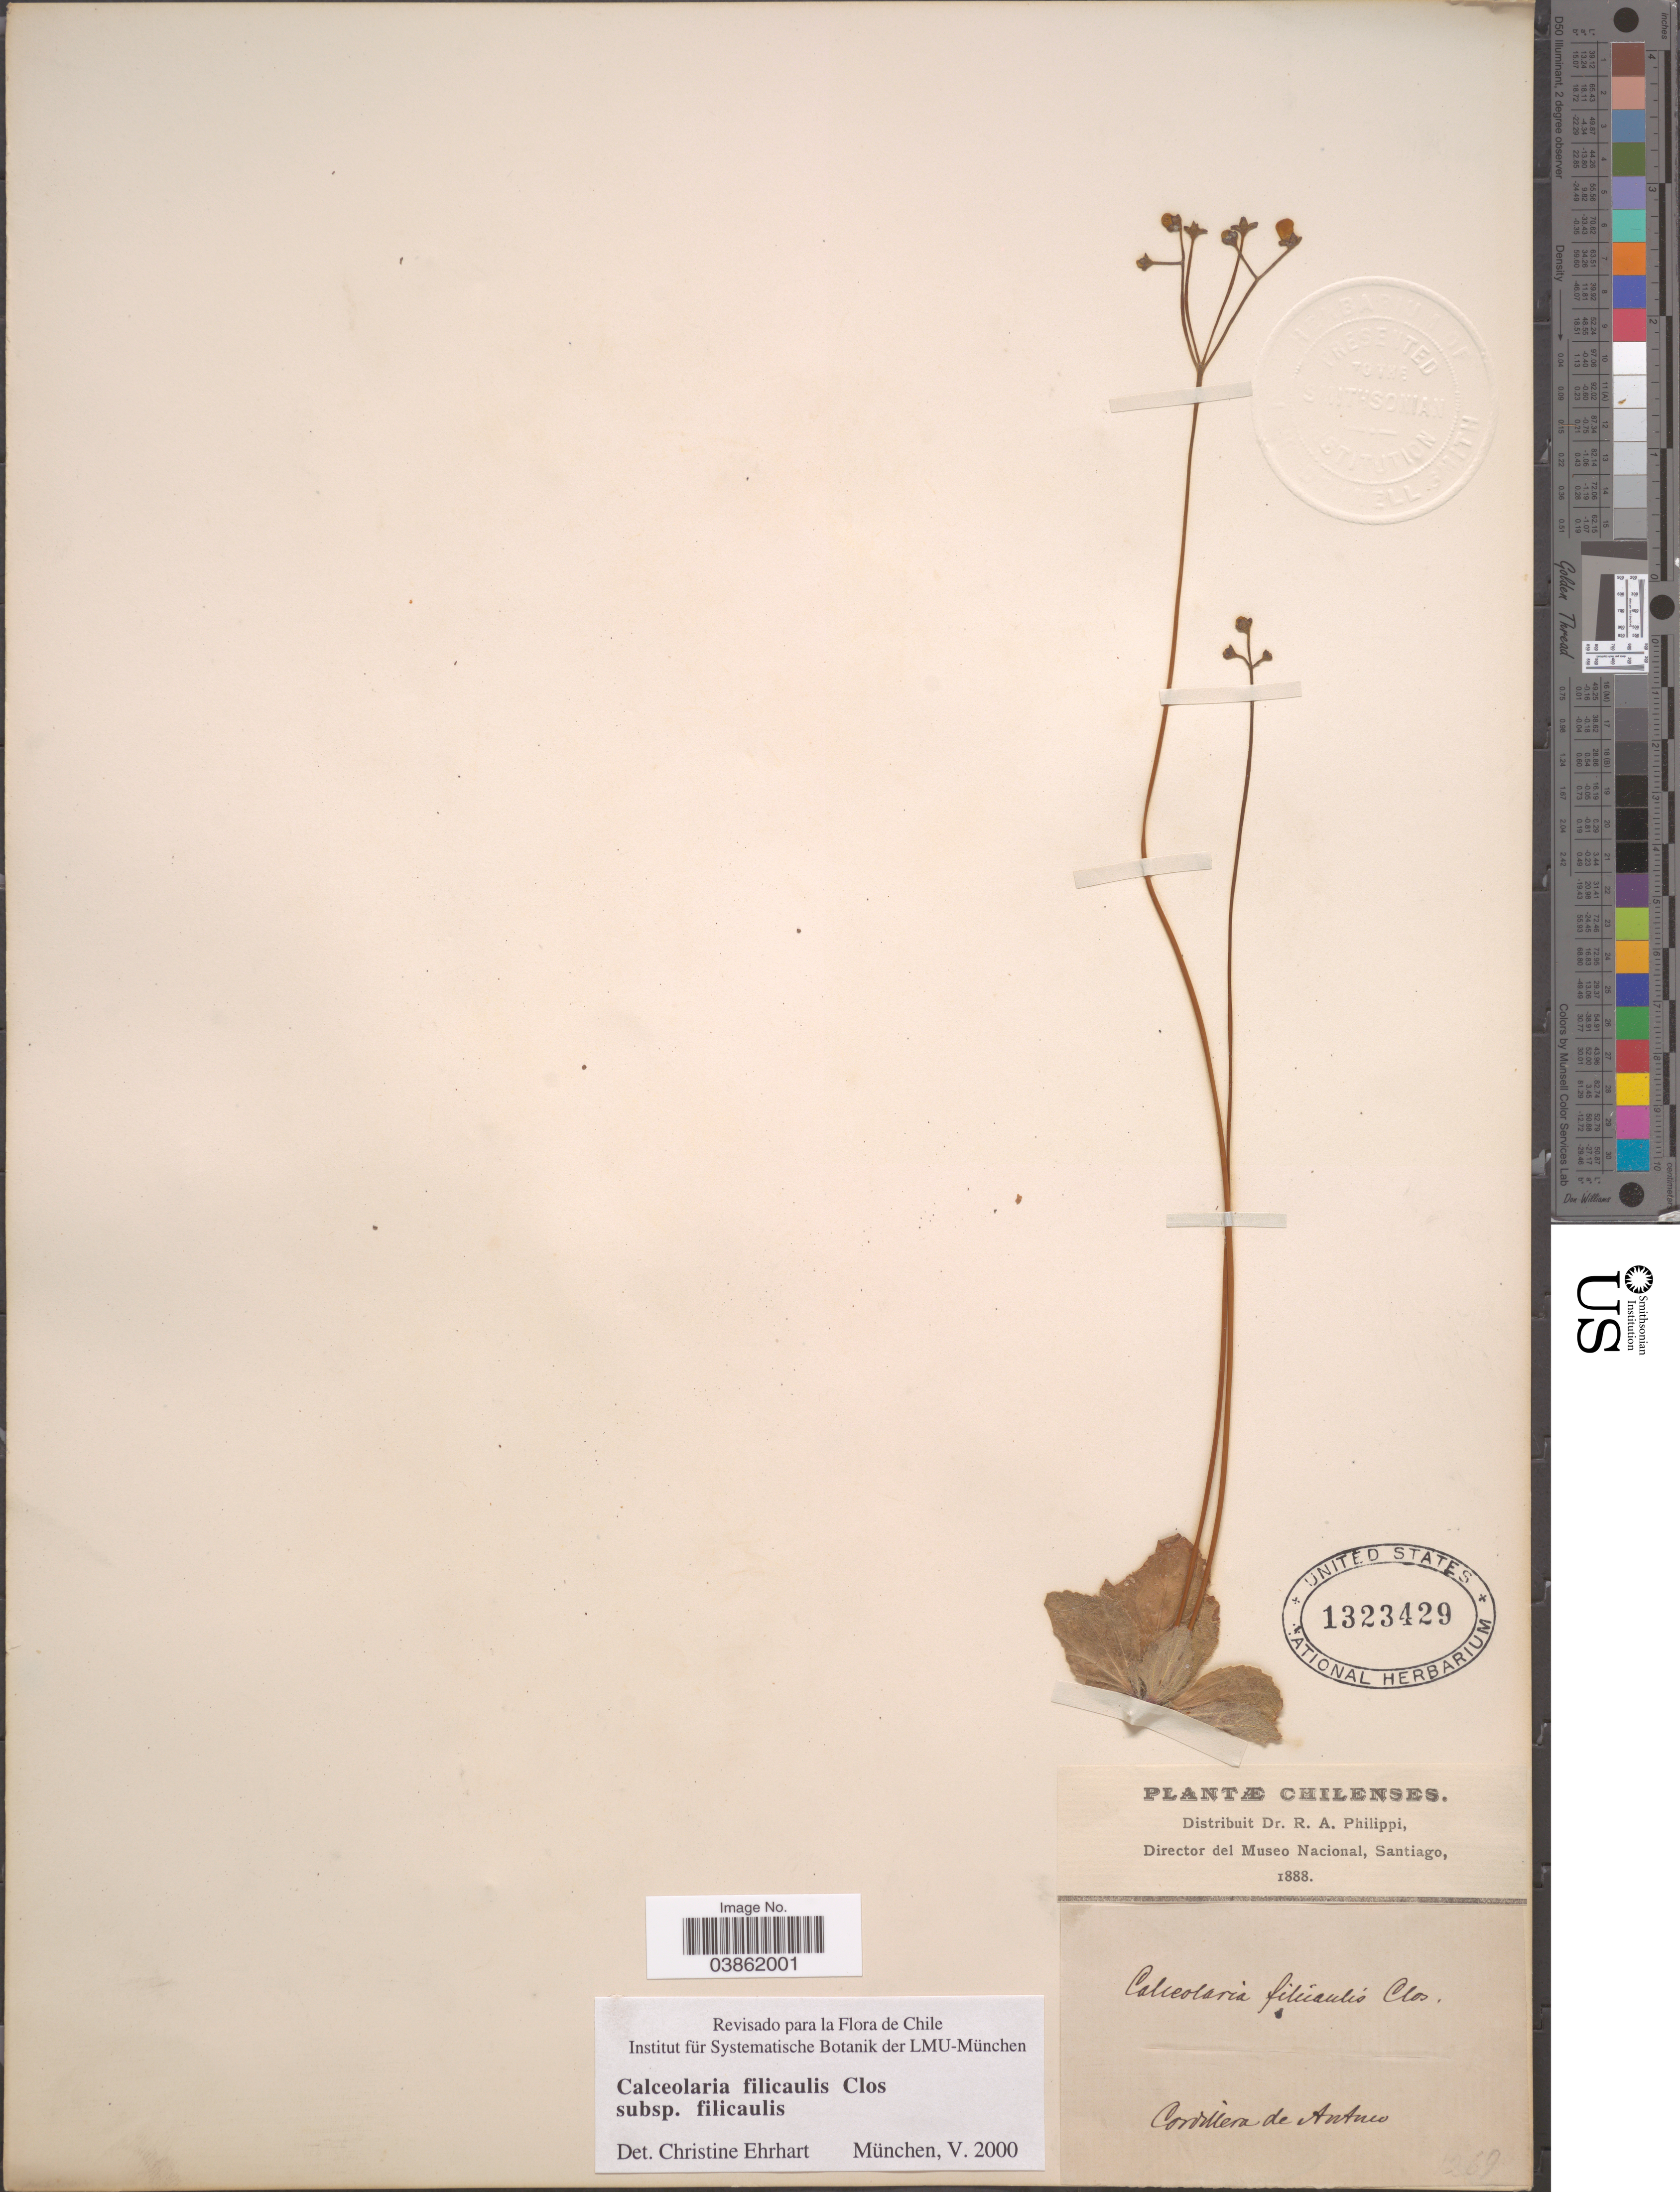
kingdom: Plantae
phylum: Tracheophyta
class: Magnoliopsida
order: Lamiales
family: Calceolariaceae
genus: Calceolaria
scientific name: Calceolaria filicaulis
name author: Clos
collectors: ex. herb. R.A. Philippi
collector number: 1269*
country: Chile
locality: Cordillera de Antuco.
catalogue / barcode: US 1323429